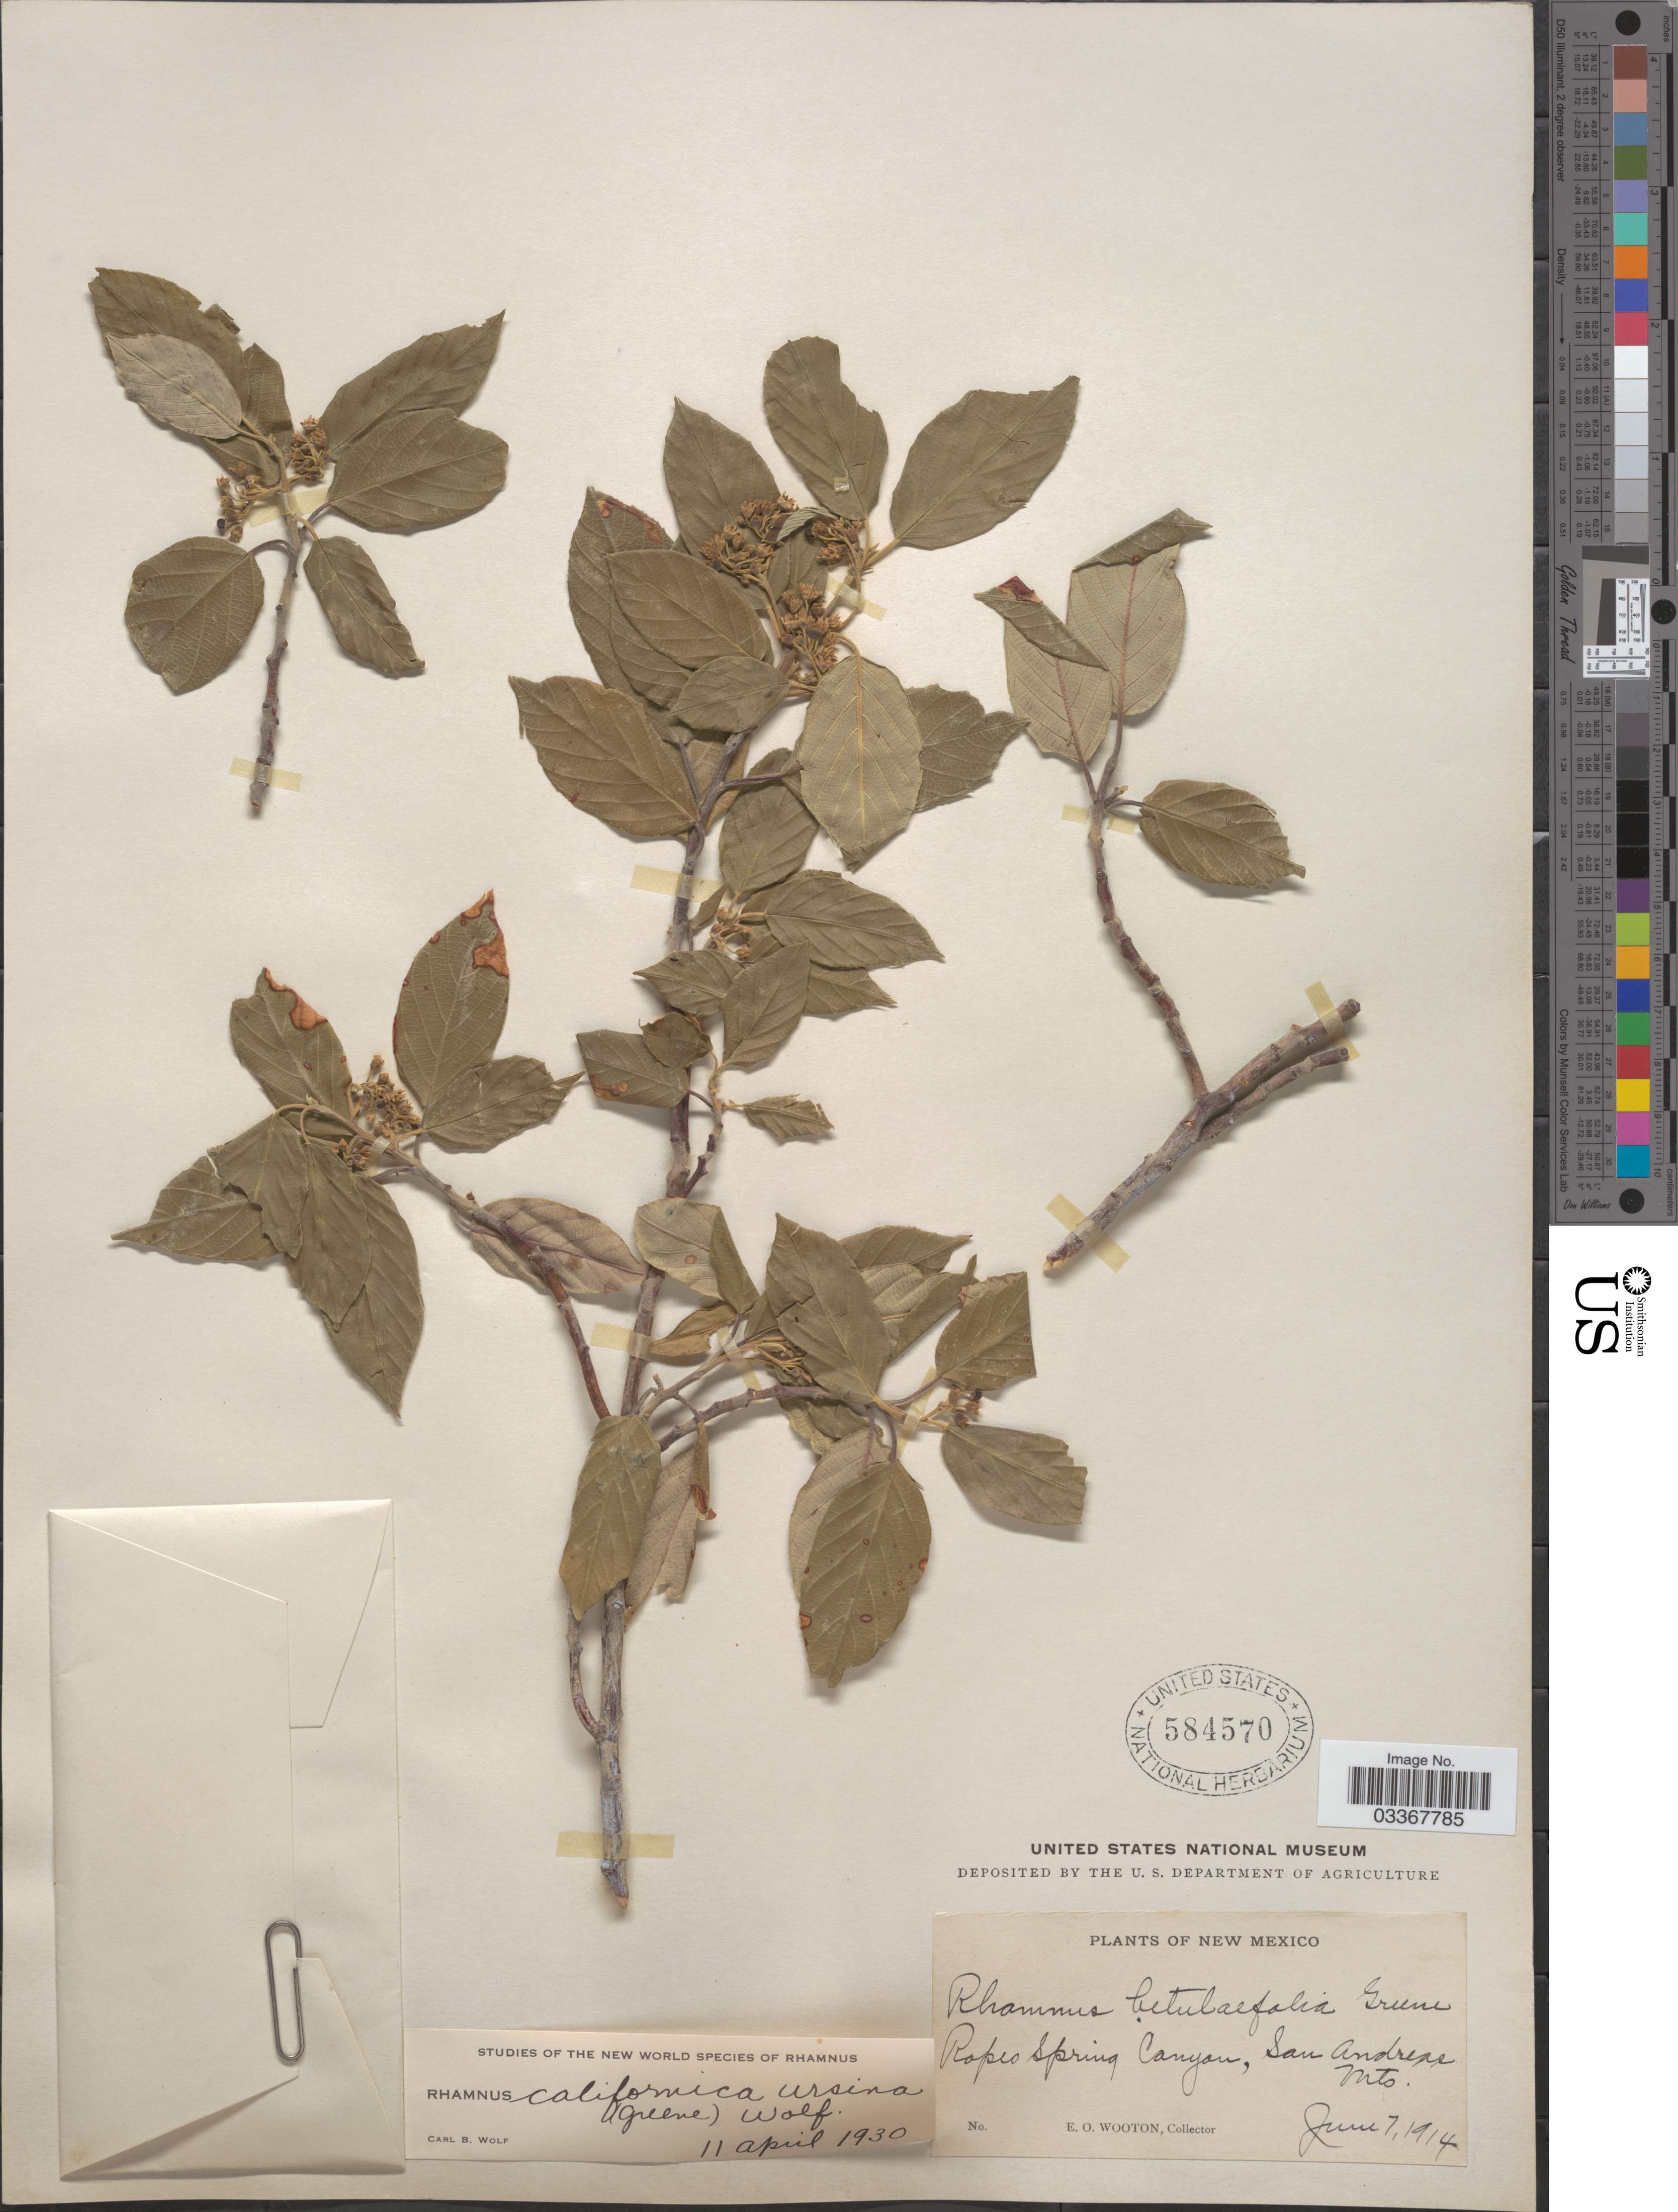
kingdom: Plantae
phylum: Tracheophyta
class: Magnoliopsida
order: Rosales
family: Rhamnaceae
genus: Frangula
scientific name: Frangula californica subsp. ursina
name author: (Greene) Kartesz & Gandhi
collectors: E. O. Wooton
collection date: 1914-06-07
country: United States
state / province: New Mexico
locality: Ropes Spring Canyon, San Andres Mts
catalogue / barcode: US 584570